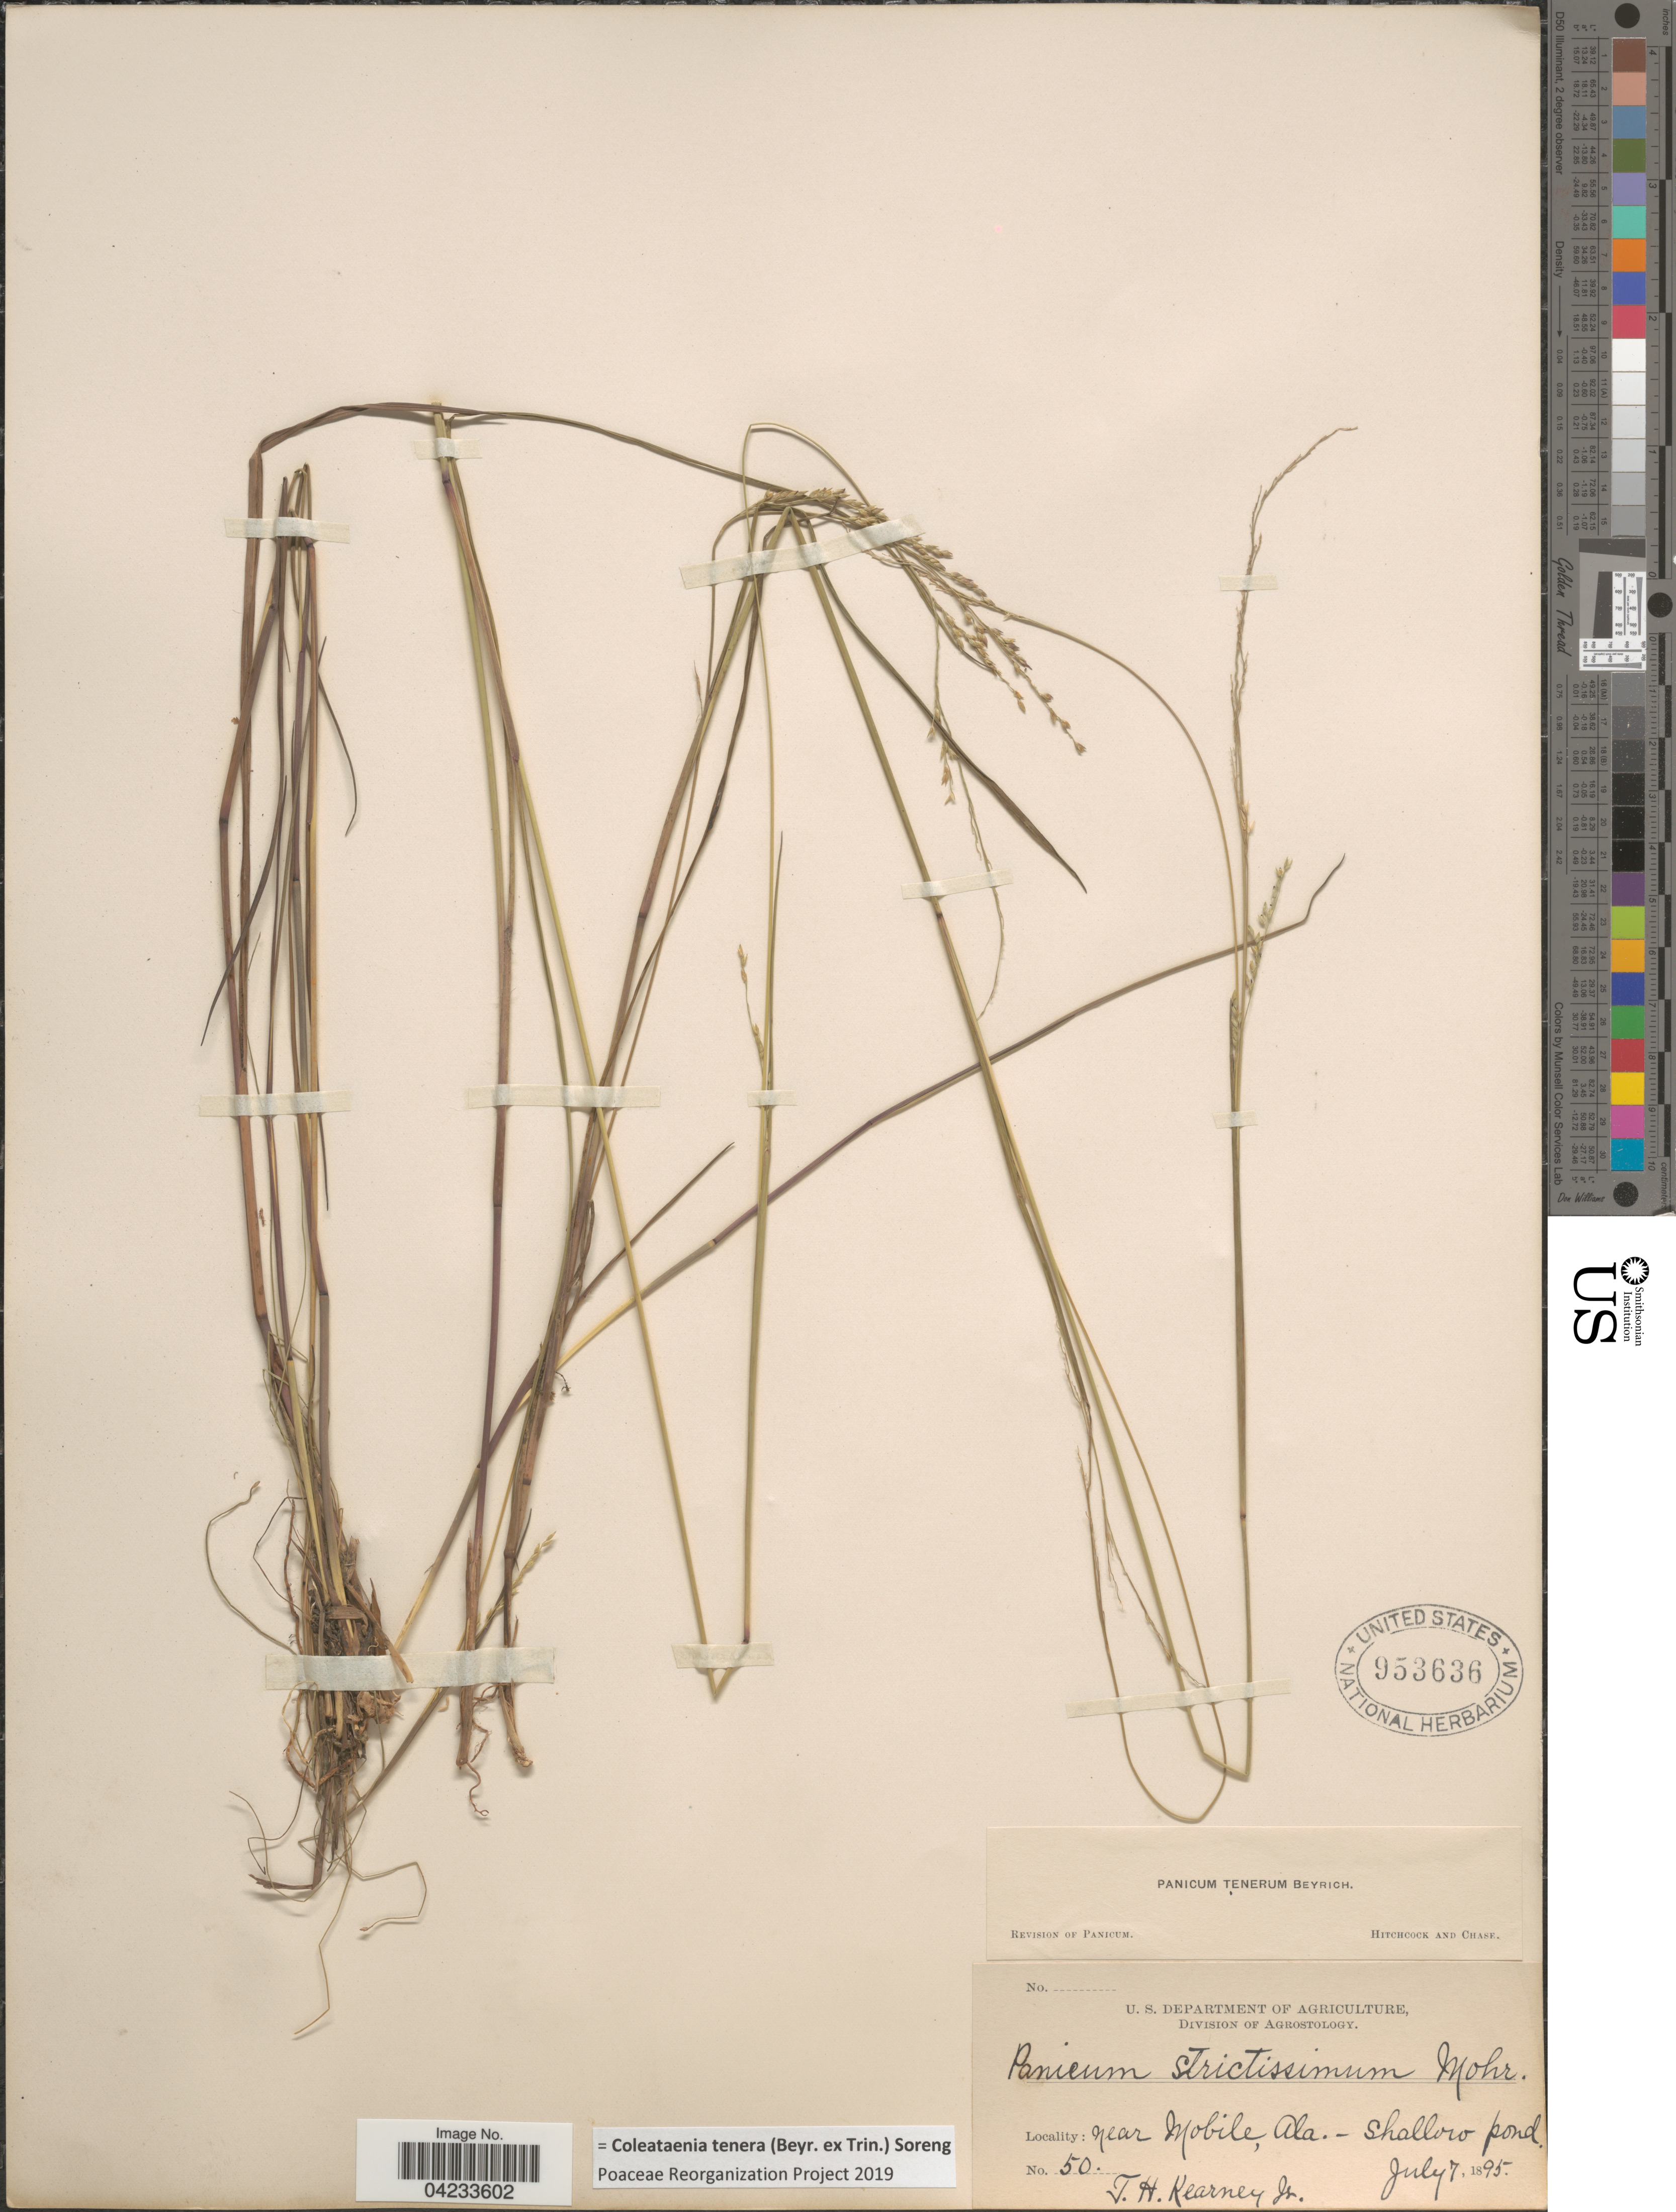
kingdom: Plantae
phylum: Tracheophyta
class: Liliopsida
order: Poales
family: Poaceae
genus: Coleataenia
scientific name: Coleataenia tenera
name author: (Beyr. ex Trin.) Soreng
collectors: T. H. Kearney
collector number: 50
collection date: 1895-07-07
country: United States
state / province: Alabama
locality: Near Mobile.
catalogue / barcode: US 953636